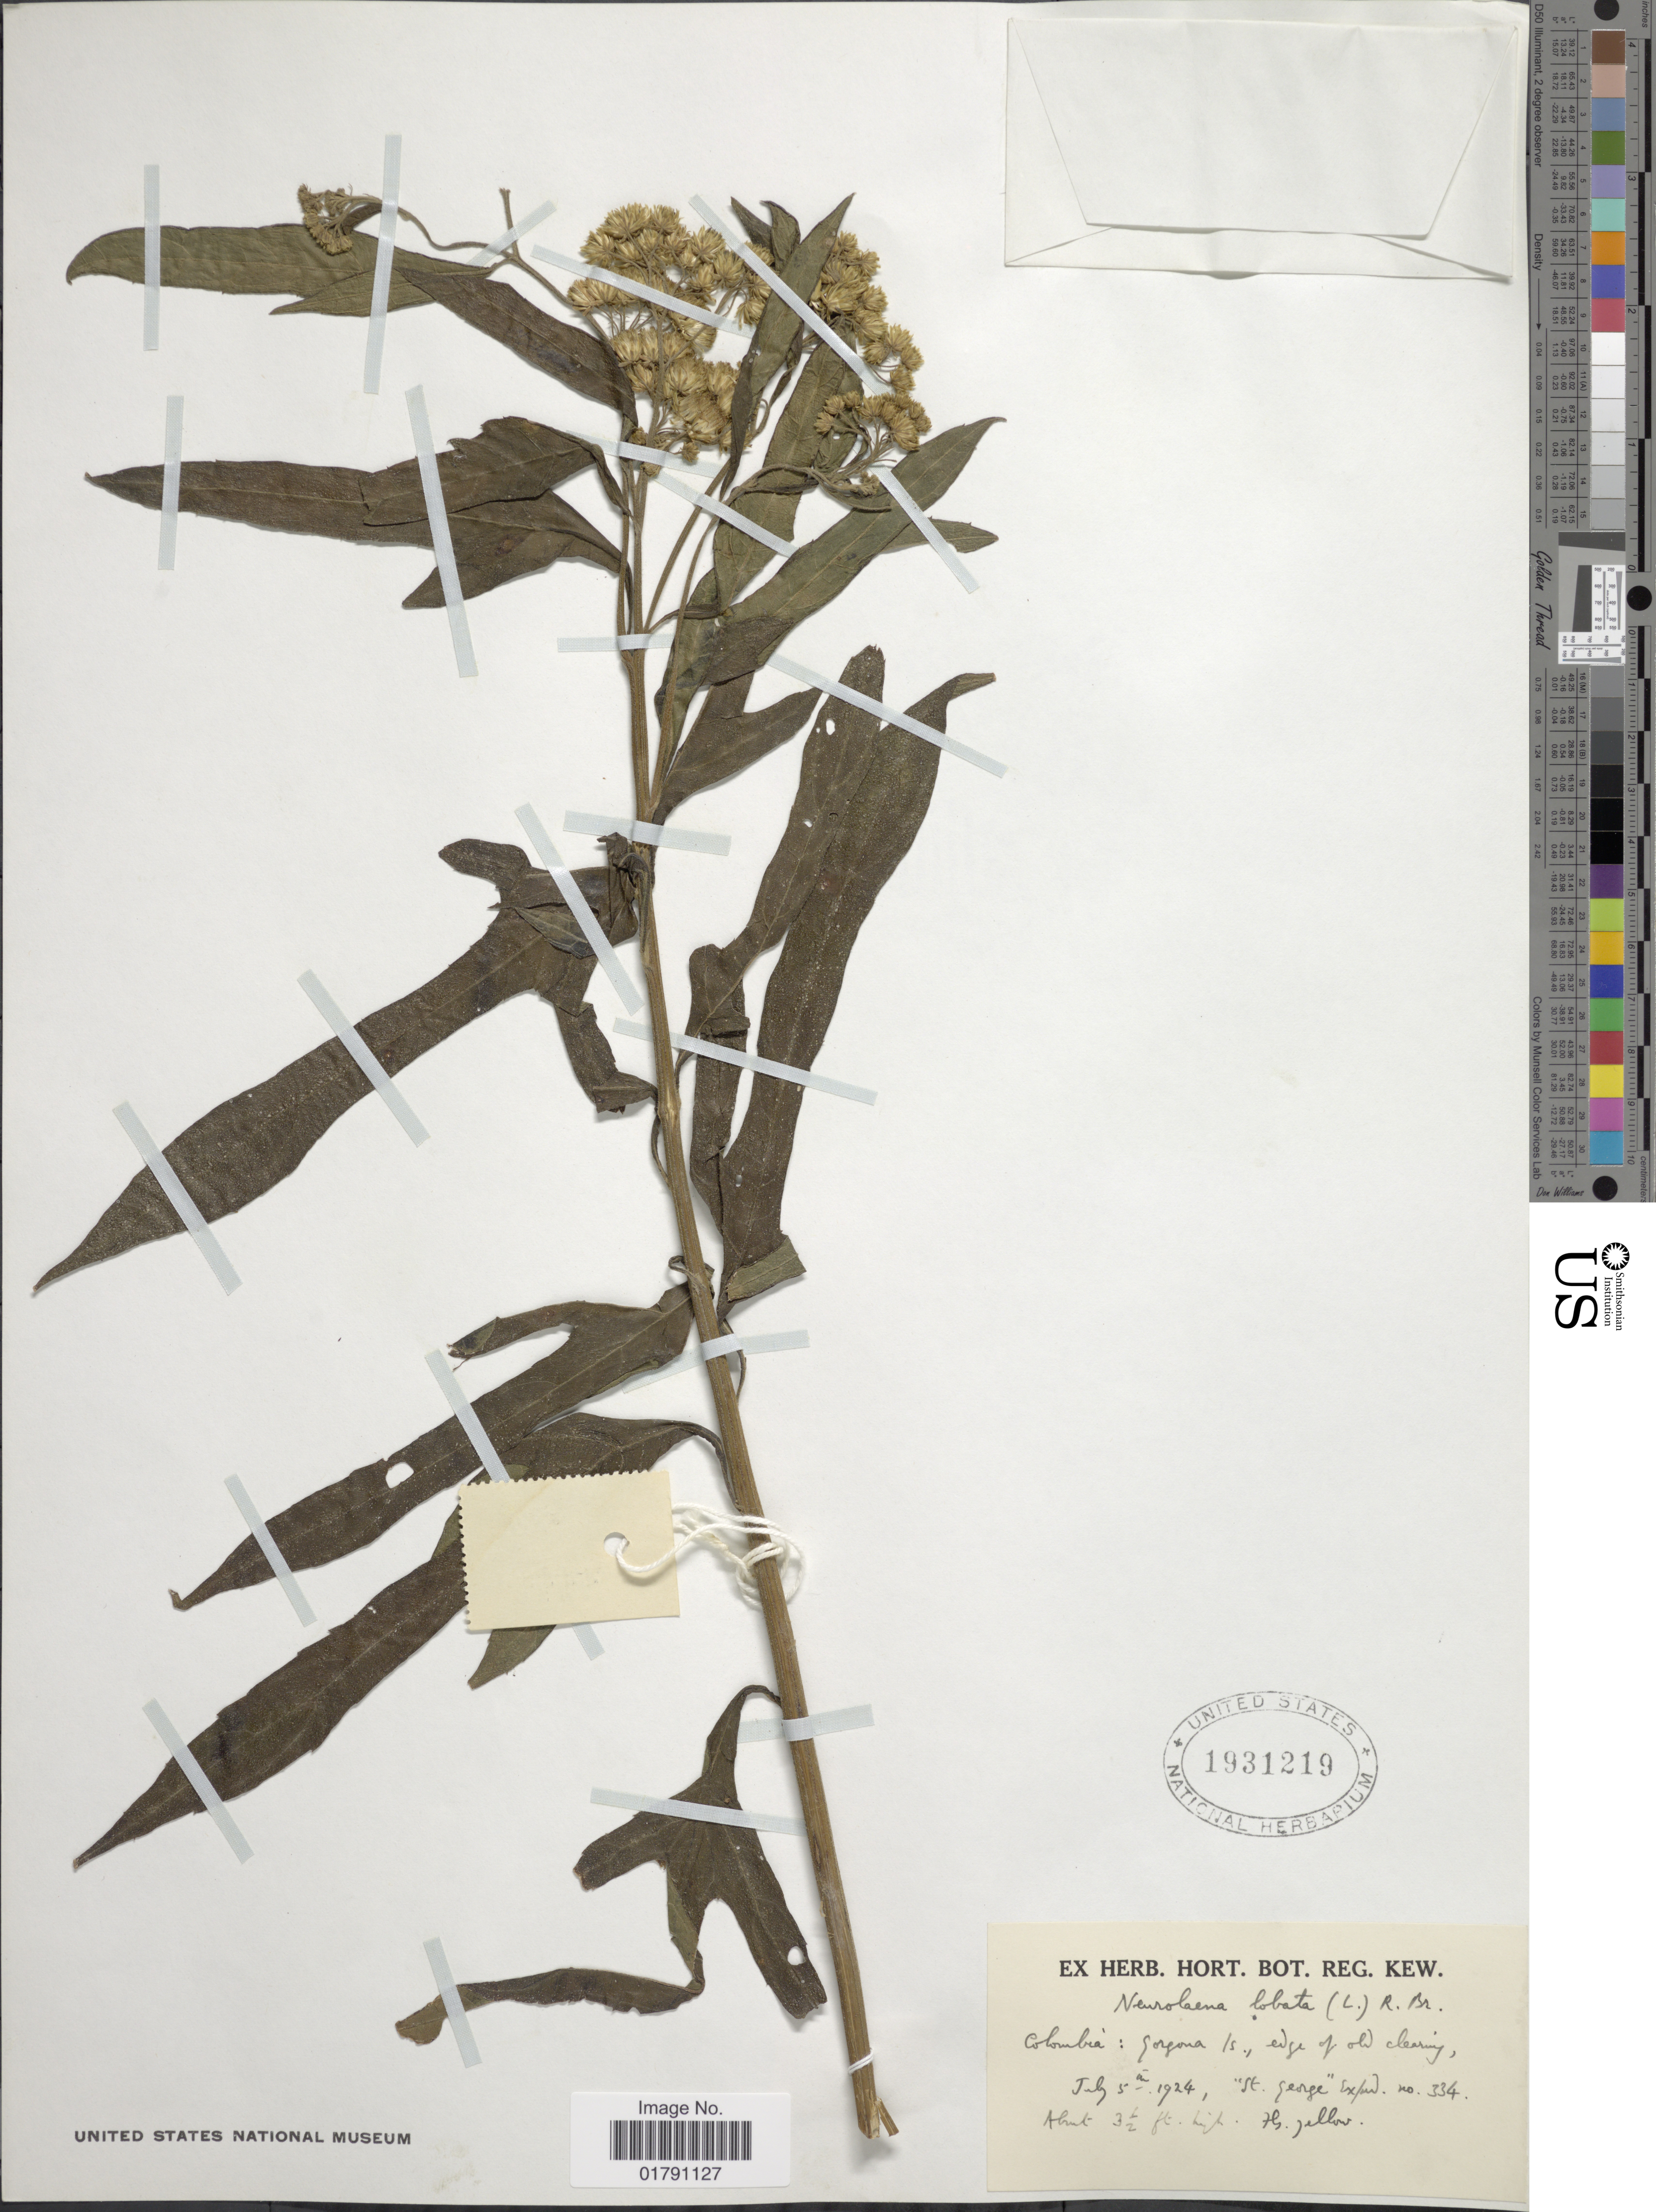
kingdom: Plantae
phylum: Tracheophyta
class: Magnoliopsida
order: Asterales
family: Asteraceae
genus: Neurolaena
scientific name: Neurolaena lobata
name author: (L.) R. Br. ex Cass.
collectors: St. George Exped.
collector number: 334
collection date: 1924-07-05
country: Colombia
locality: Gorgona Is.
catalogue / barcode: US 1931219